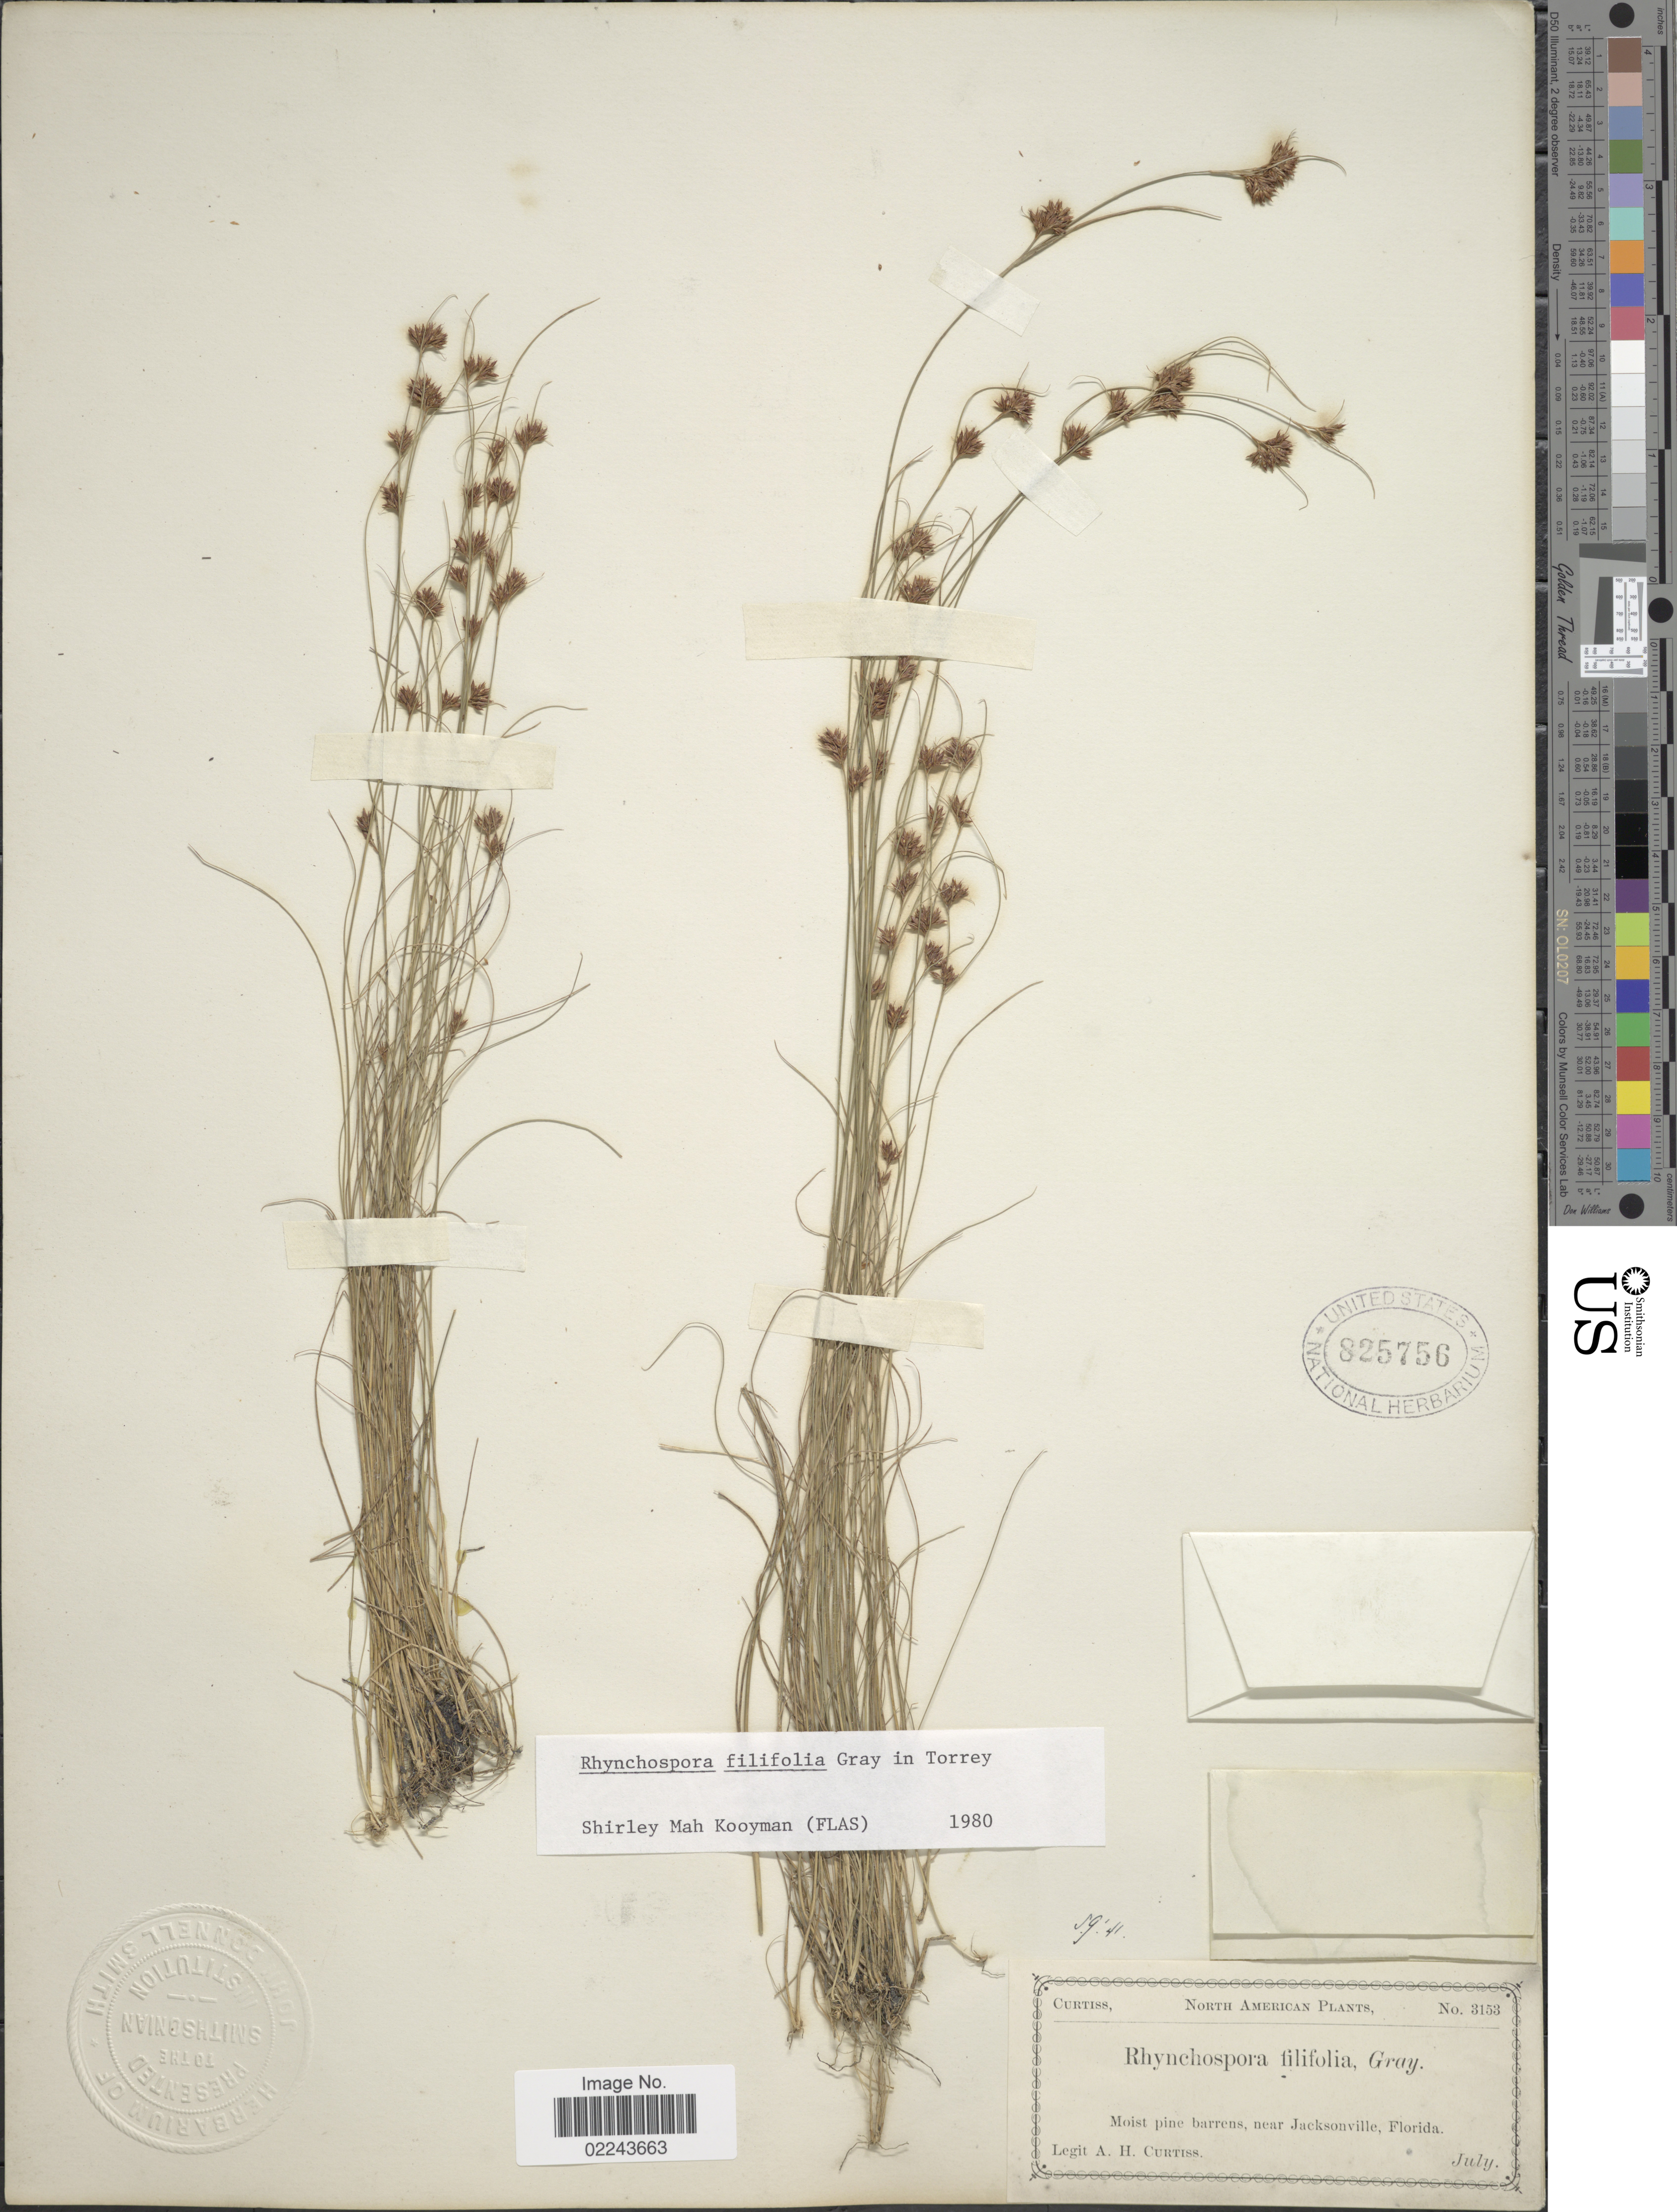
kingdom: Plantae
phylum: Tracheophyta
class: Liliopsida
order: Poales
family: Cyperaceae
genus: Rhynchospora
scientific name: Rhynchospora filifolia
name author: A. Gray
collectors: A. H. Curtiss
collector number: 3153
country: United States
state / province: Florida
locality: Near Jacksonville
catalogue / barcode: US 825756